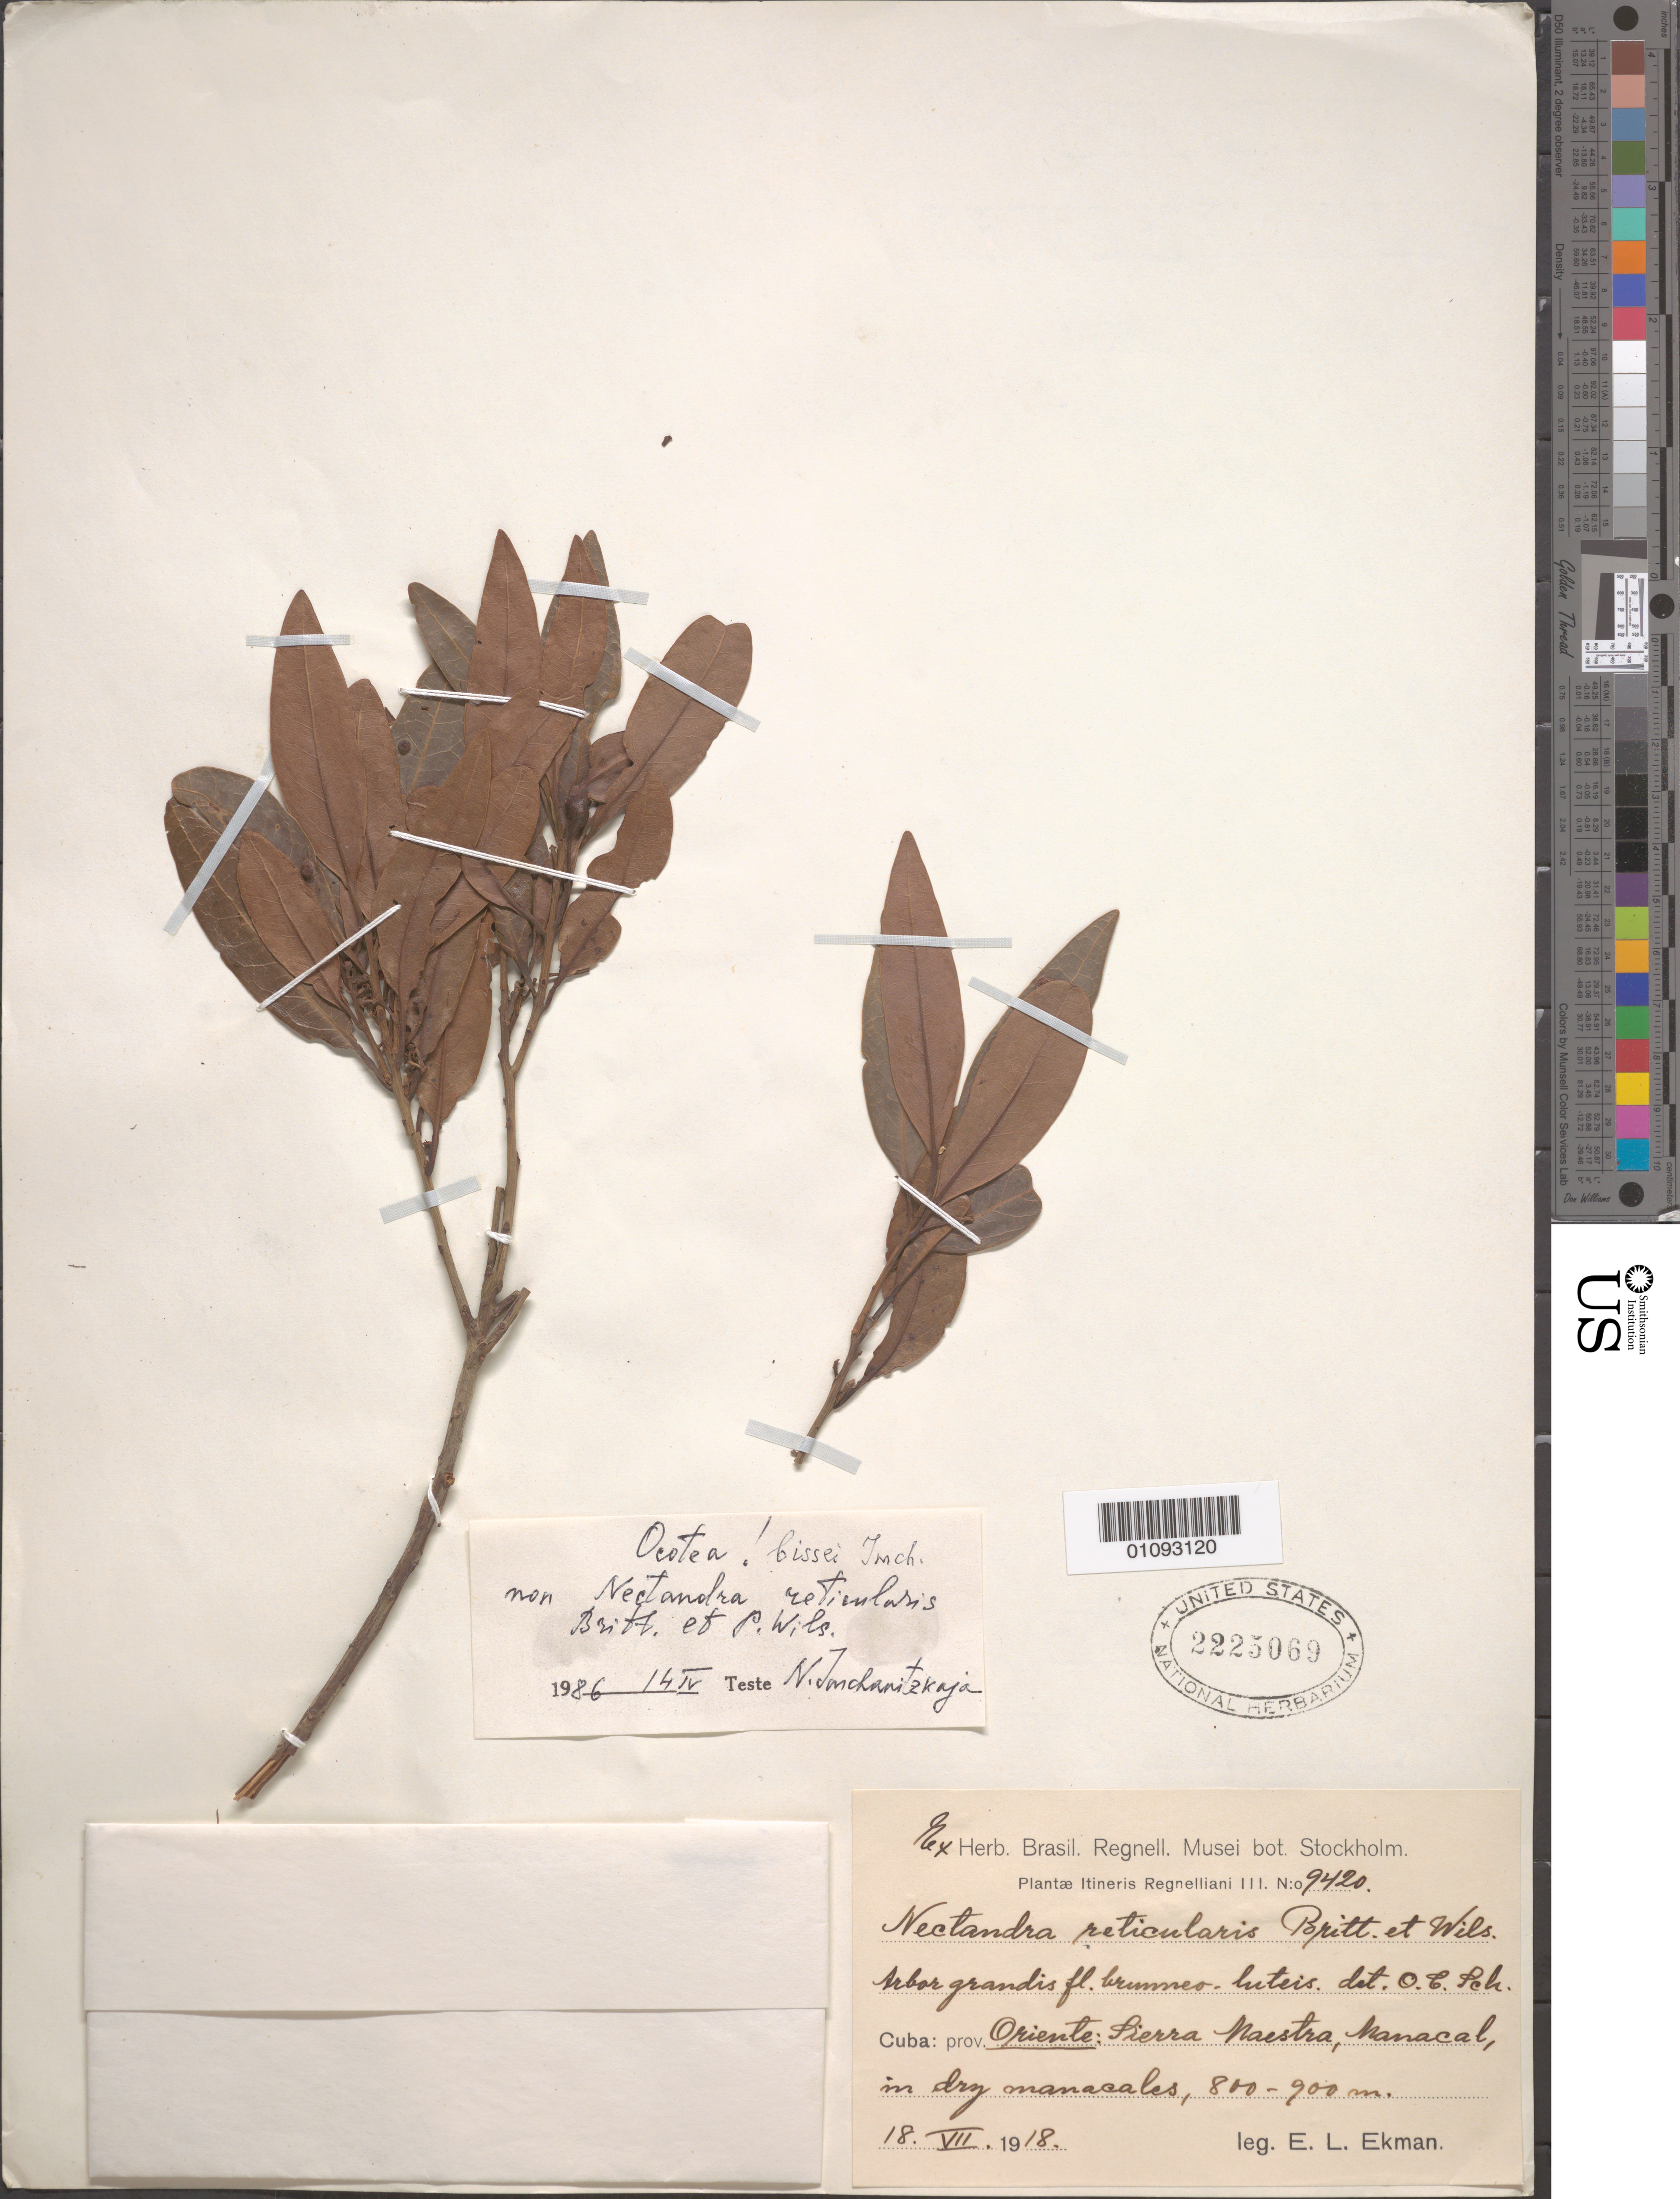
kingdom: Plantae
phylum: Tracheophyta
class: Magnoliopsida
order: Laurales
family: Lauraceae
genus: Ocotea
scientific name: Ocotea bissei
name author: Imkhan.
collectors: E. L. Ekman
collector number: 9420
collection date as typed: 18 Jul 1918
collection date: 1918-07-18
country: Cuba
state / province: Oriente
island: Cuba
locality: Pierra Naestra, Manacal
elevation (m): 800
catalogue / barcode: US 2225069